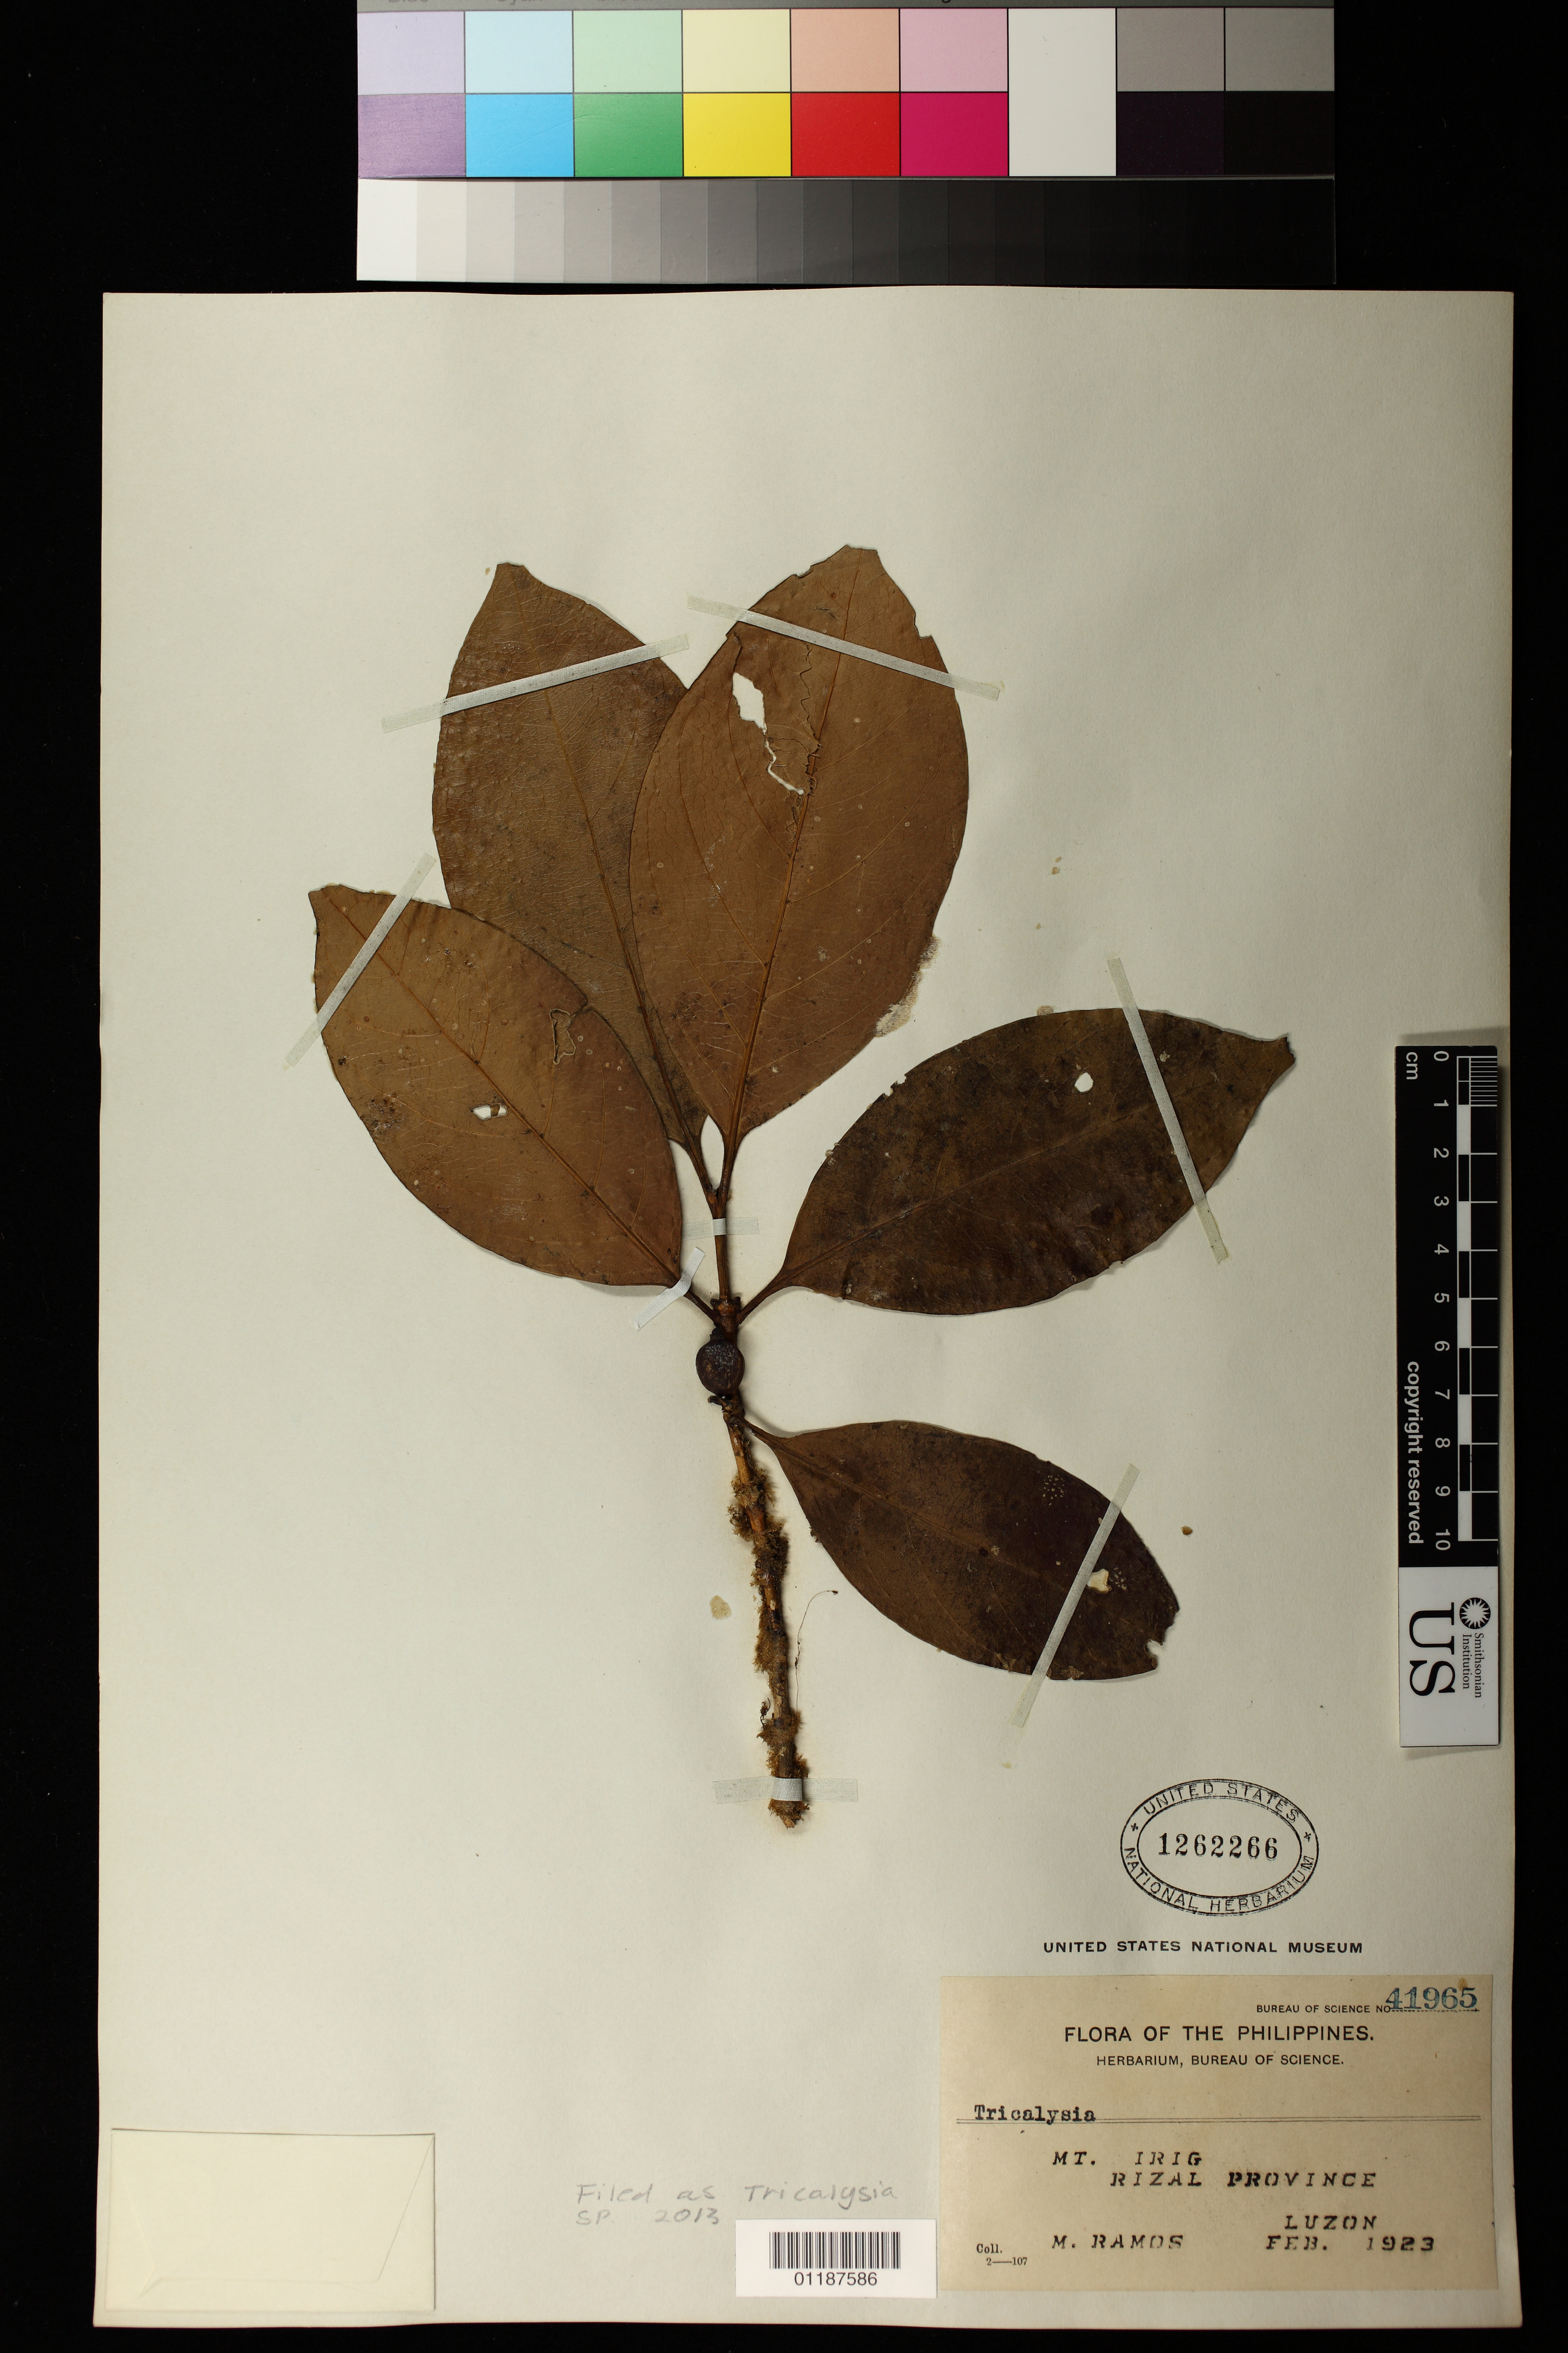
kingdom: Plantae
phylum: Tracheophyta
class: Magnoliopsida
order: Gentianales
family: Rubiaceae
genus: Tricalysia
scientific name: Tricalysia sp.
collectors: M. Ramos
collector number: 41965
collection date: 1923-02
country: Philippines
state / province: Calabarzon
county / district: Rizal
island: Luzon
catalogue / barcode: US 1262266